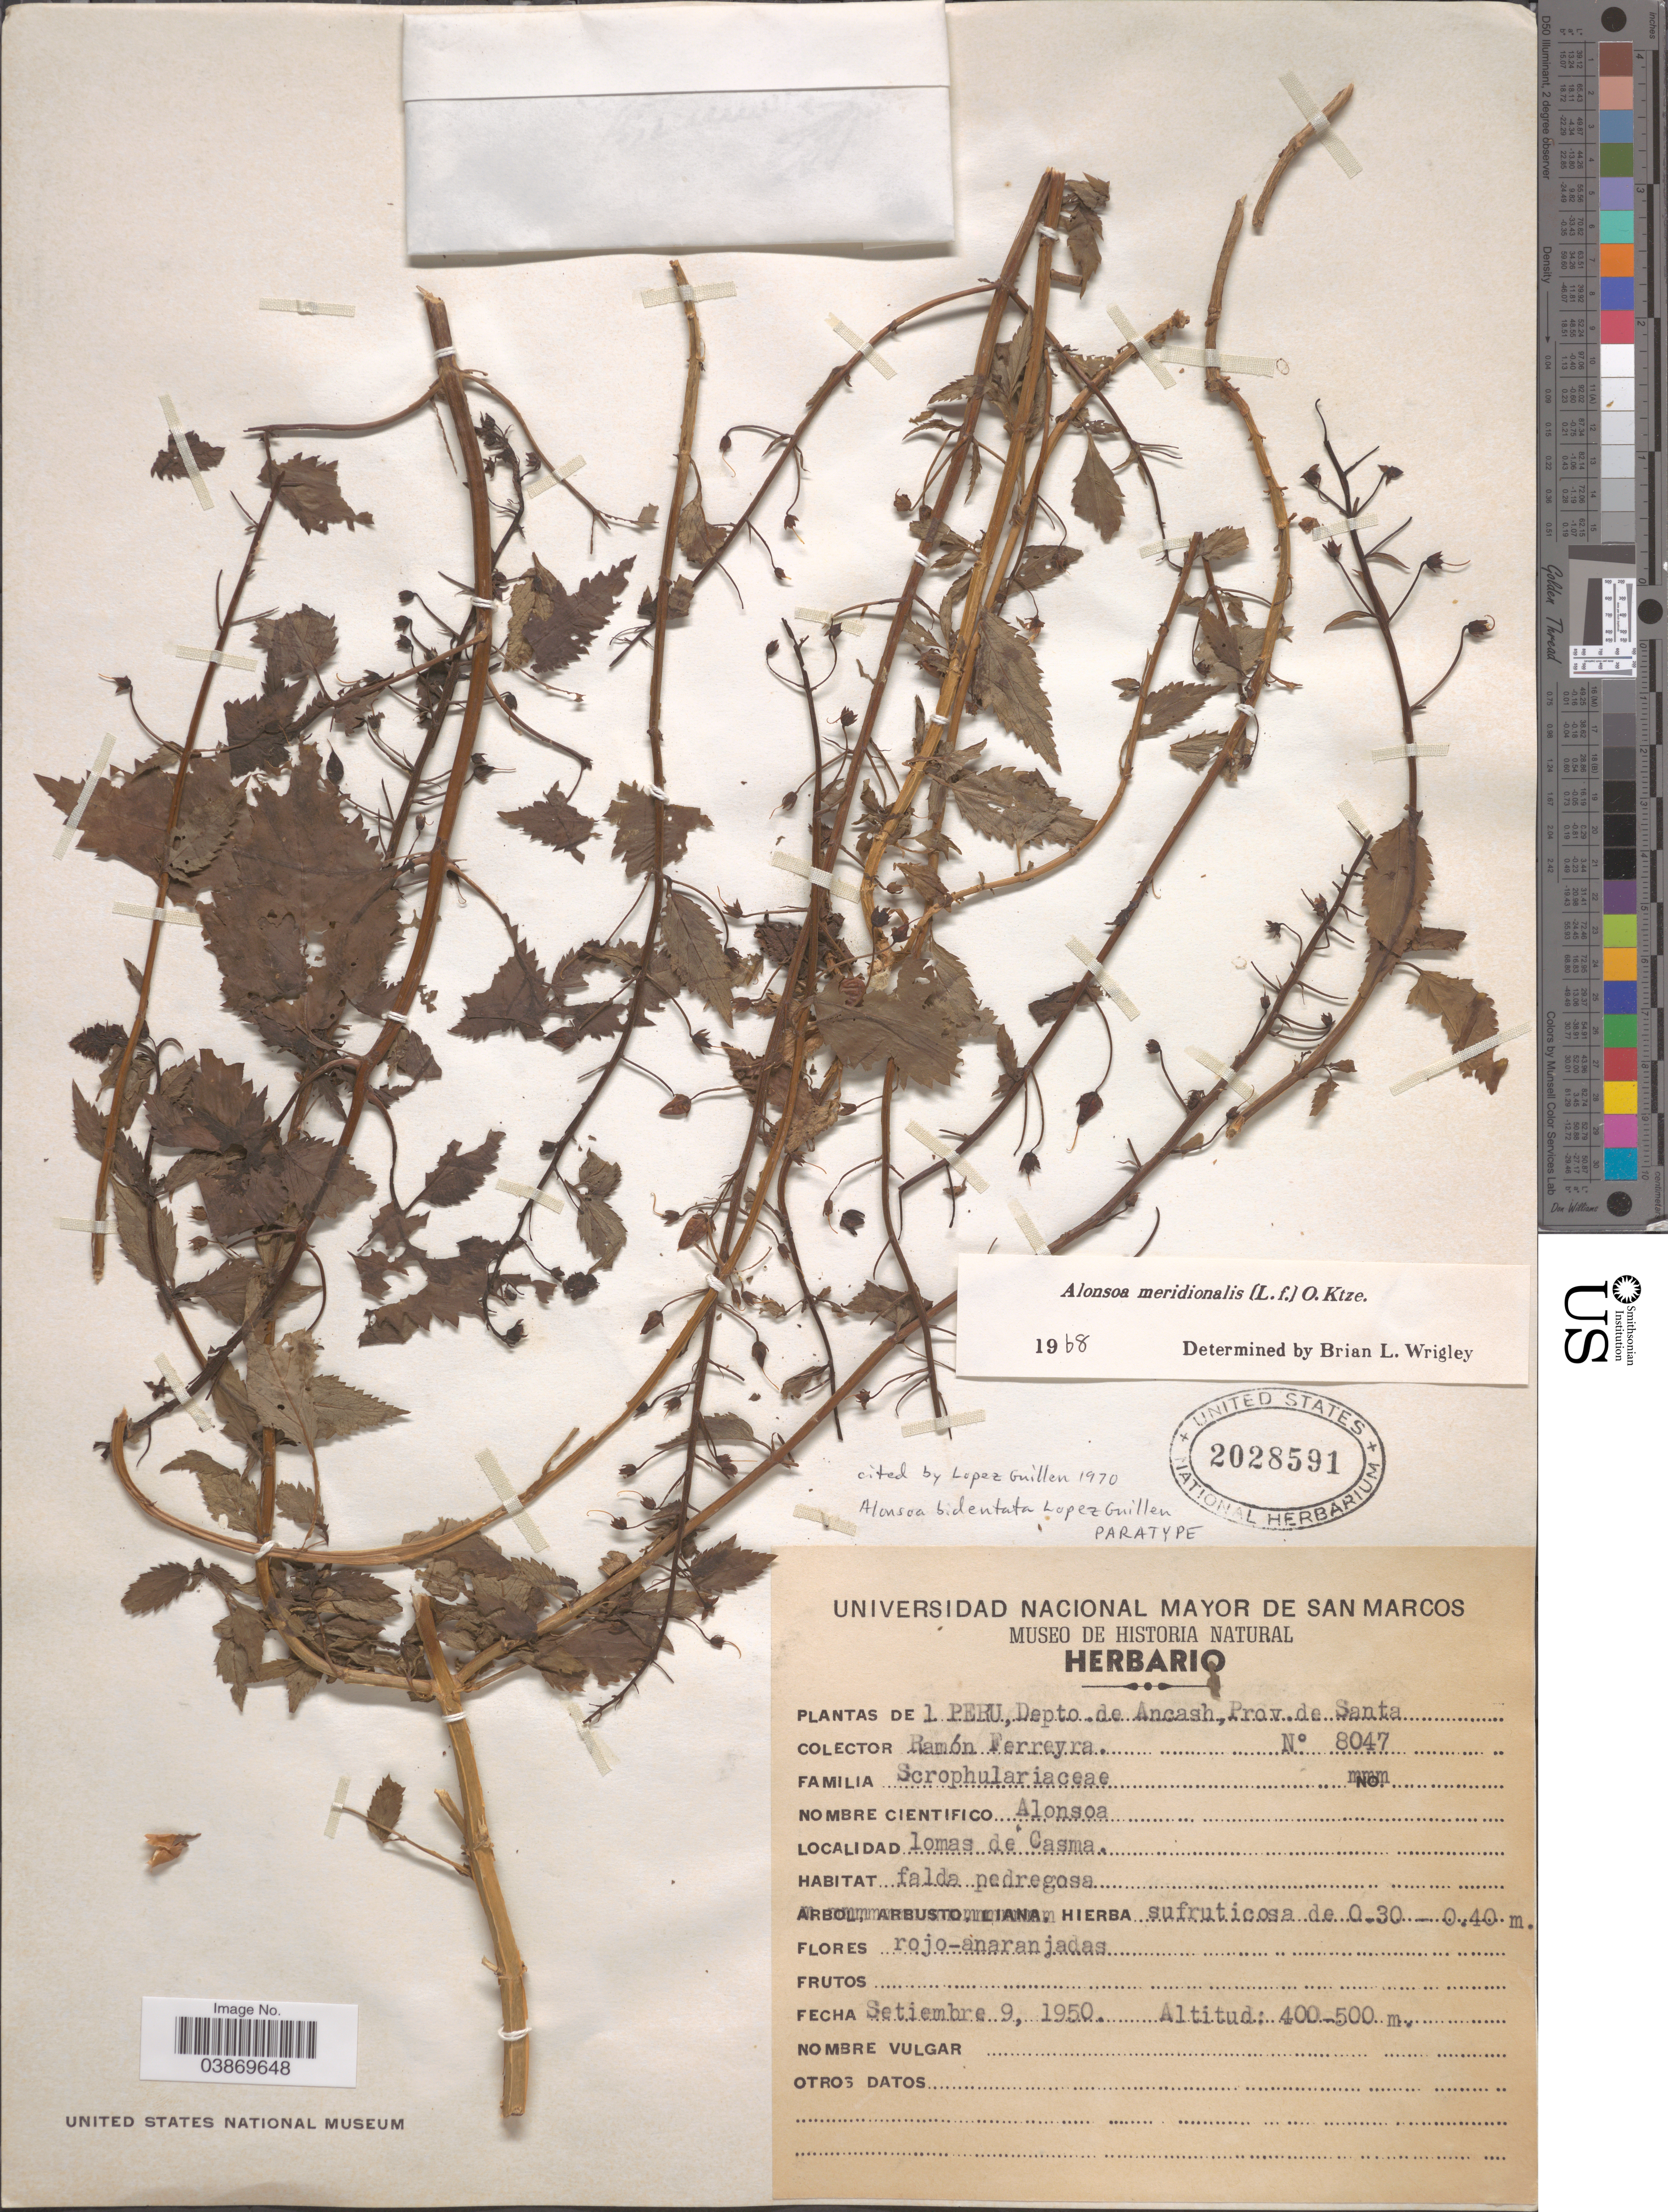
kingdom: Plantae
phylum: Tracheophyta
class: Magnoliopsida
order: Lamiales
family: Scrophulariaceae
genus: Alonsoa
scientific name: Alonsoa meridionalis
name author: (L. f.) Kuntze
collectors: R. A. Ferreyra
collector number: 8047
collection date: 1950-09-09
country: Peru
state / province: Ancash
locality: Depto. de Ancash, Prov. de Santa. Lomas de Casma.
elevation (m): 400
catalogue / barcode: US 2028591